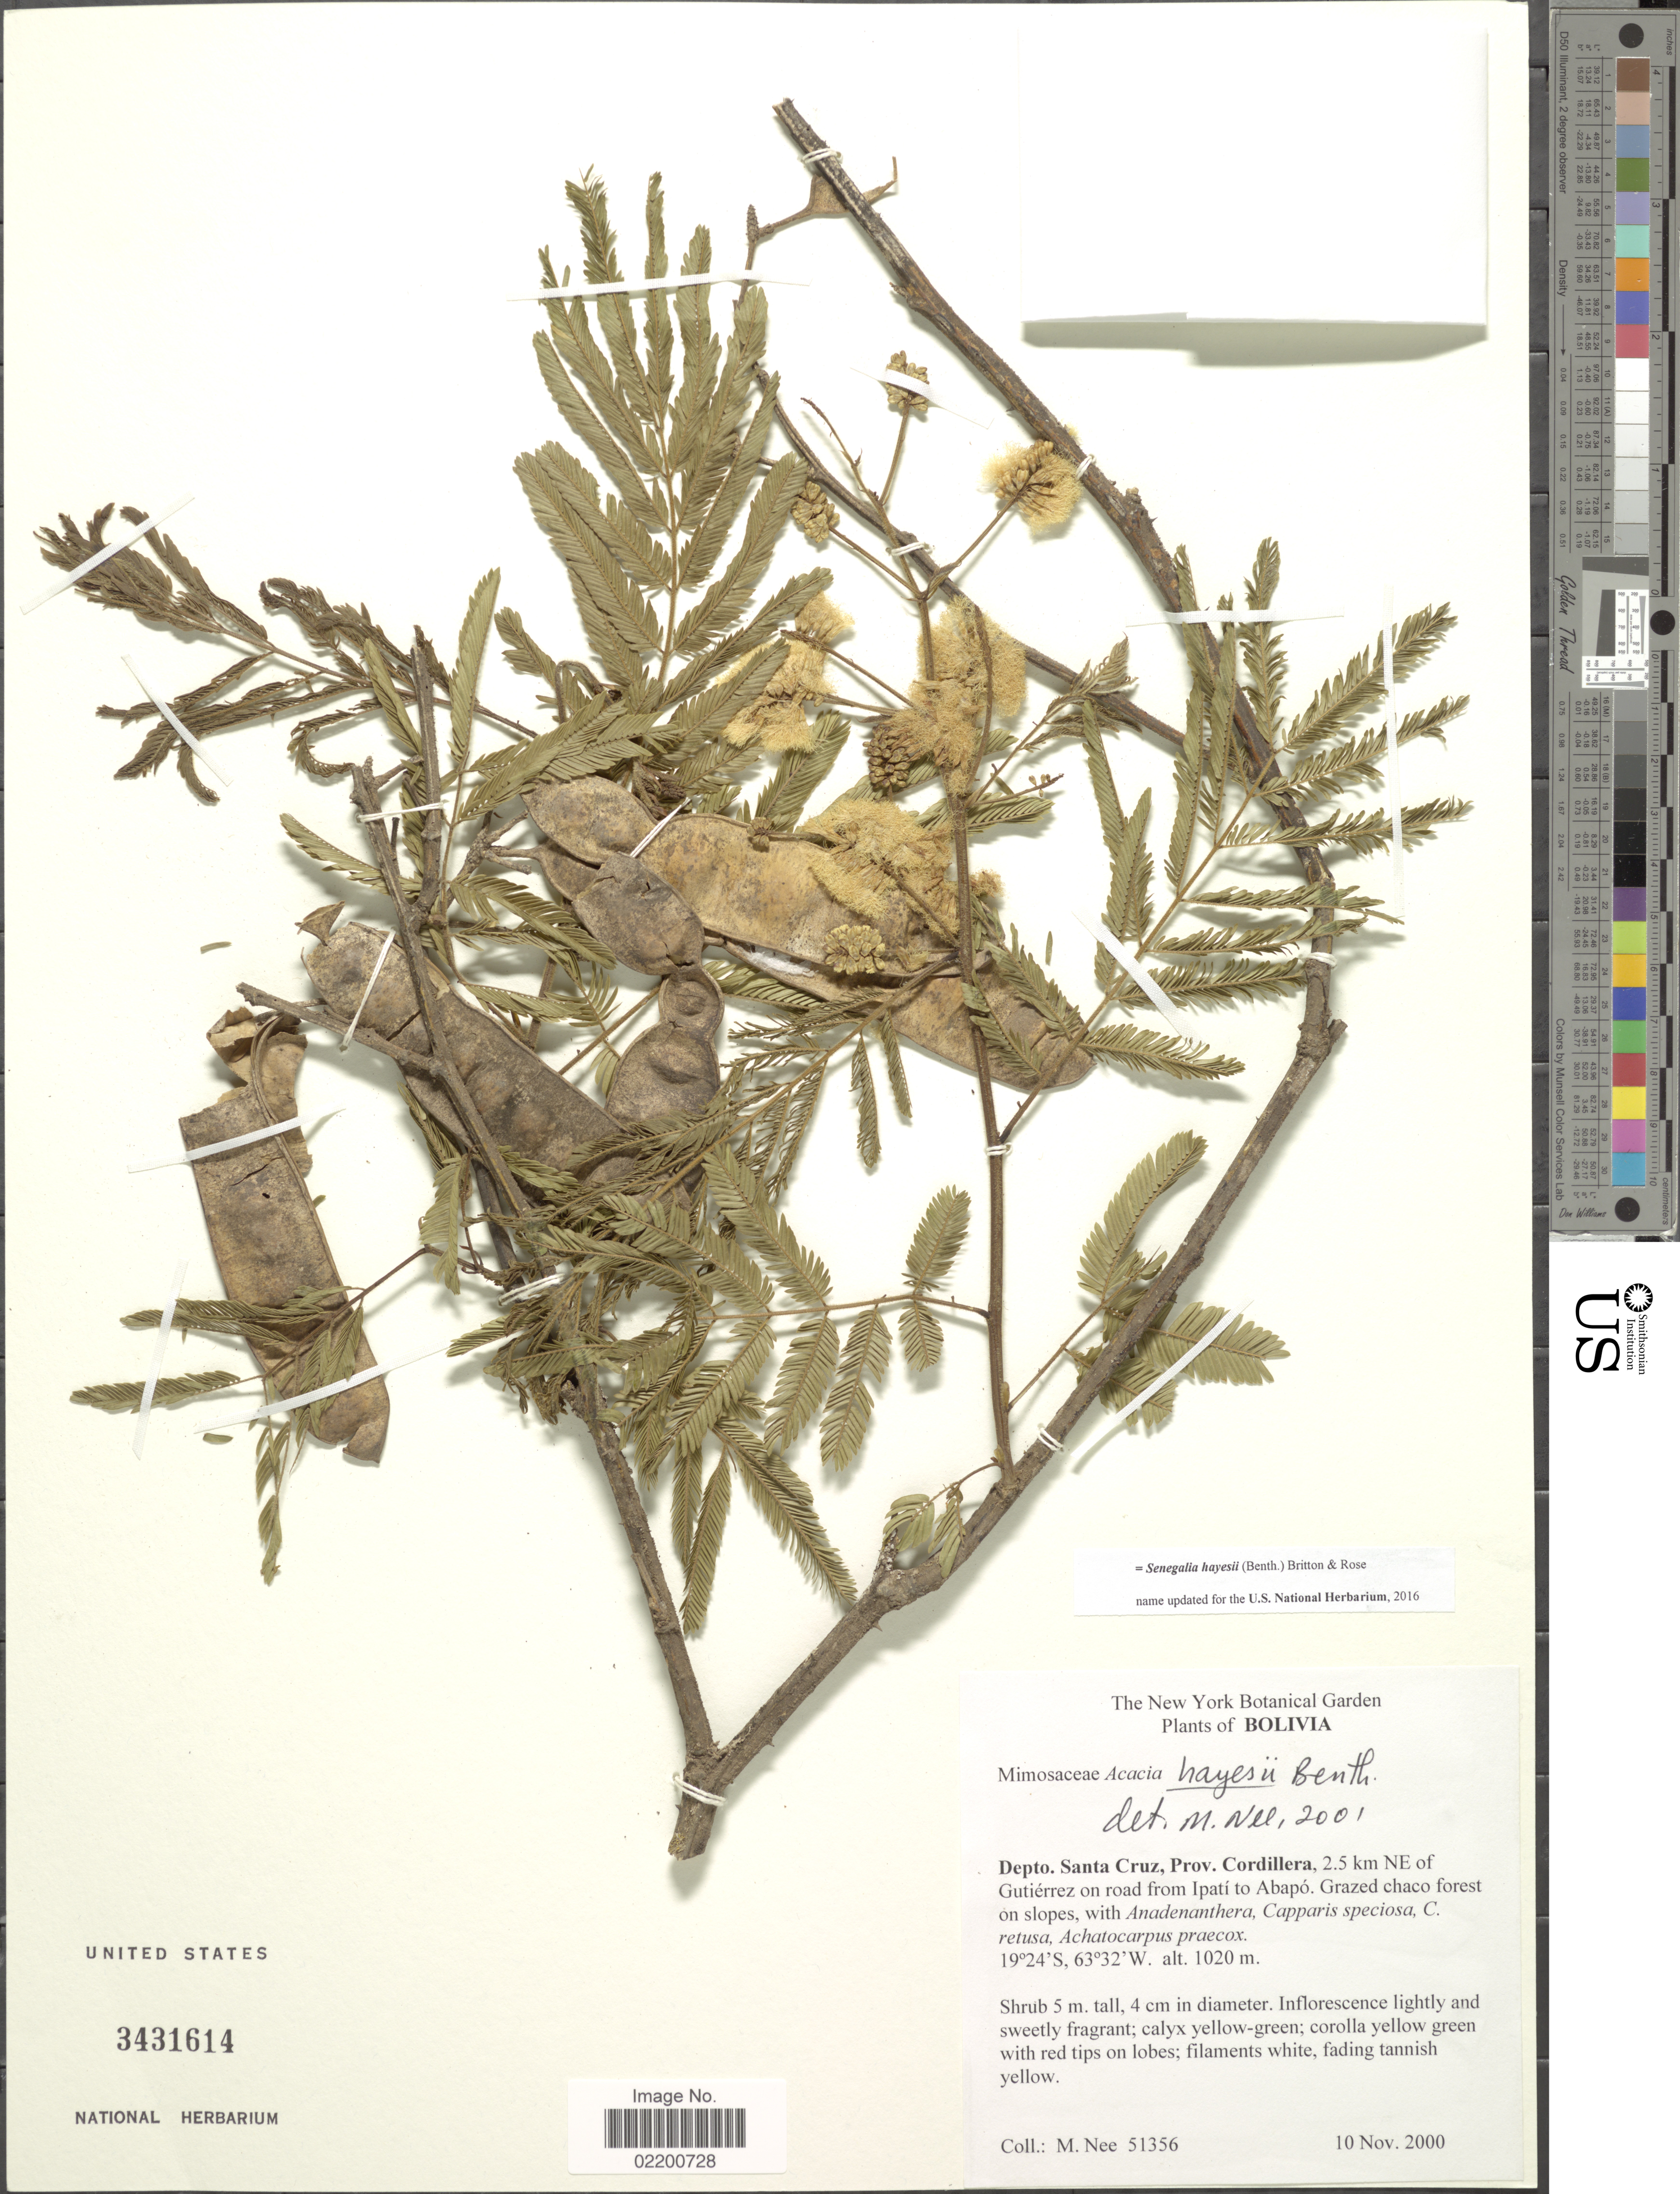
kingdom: Plantae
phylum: Tracheophyta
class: Magnoliopsida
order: Fabales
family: Fabaceae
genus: Senegalia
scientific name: Senegalia hayesii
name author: (Benth.) Britton & Rose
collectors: M. Nee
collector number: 51356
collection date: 2000-11-10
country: Bolivia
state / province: Santa Cruz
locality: Depto. Santa Cruz, Prov. Cordillera, 2. 5 km NE of Gutierrez on road from Ipati to Abapo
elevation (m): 1020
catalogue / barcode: US 3431614